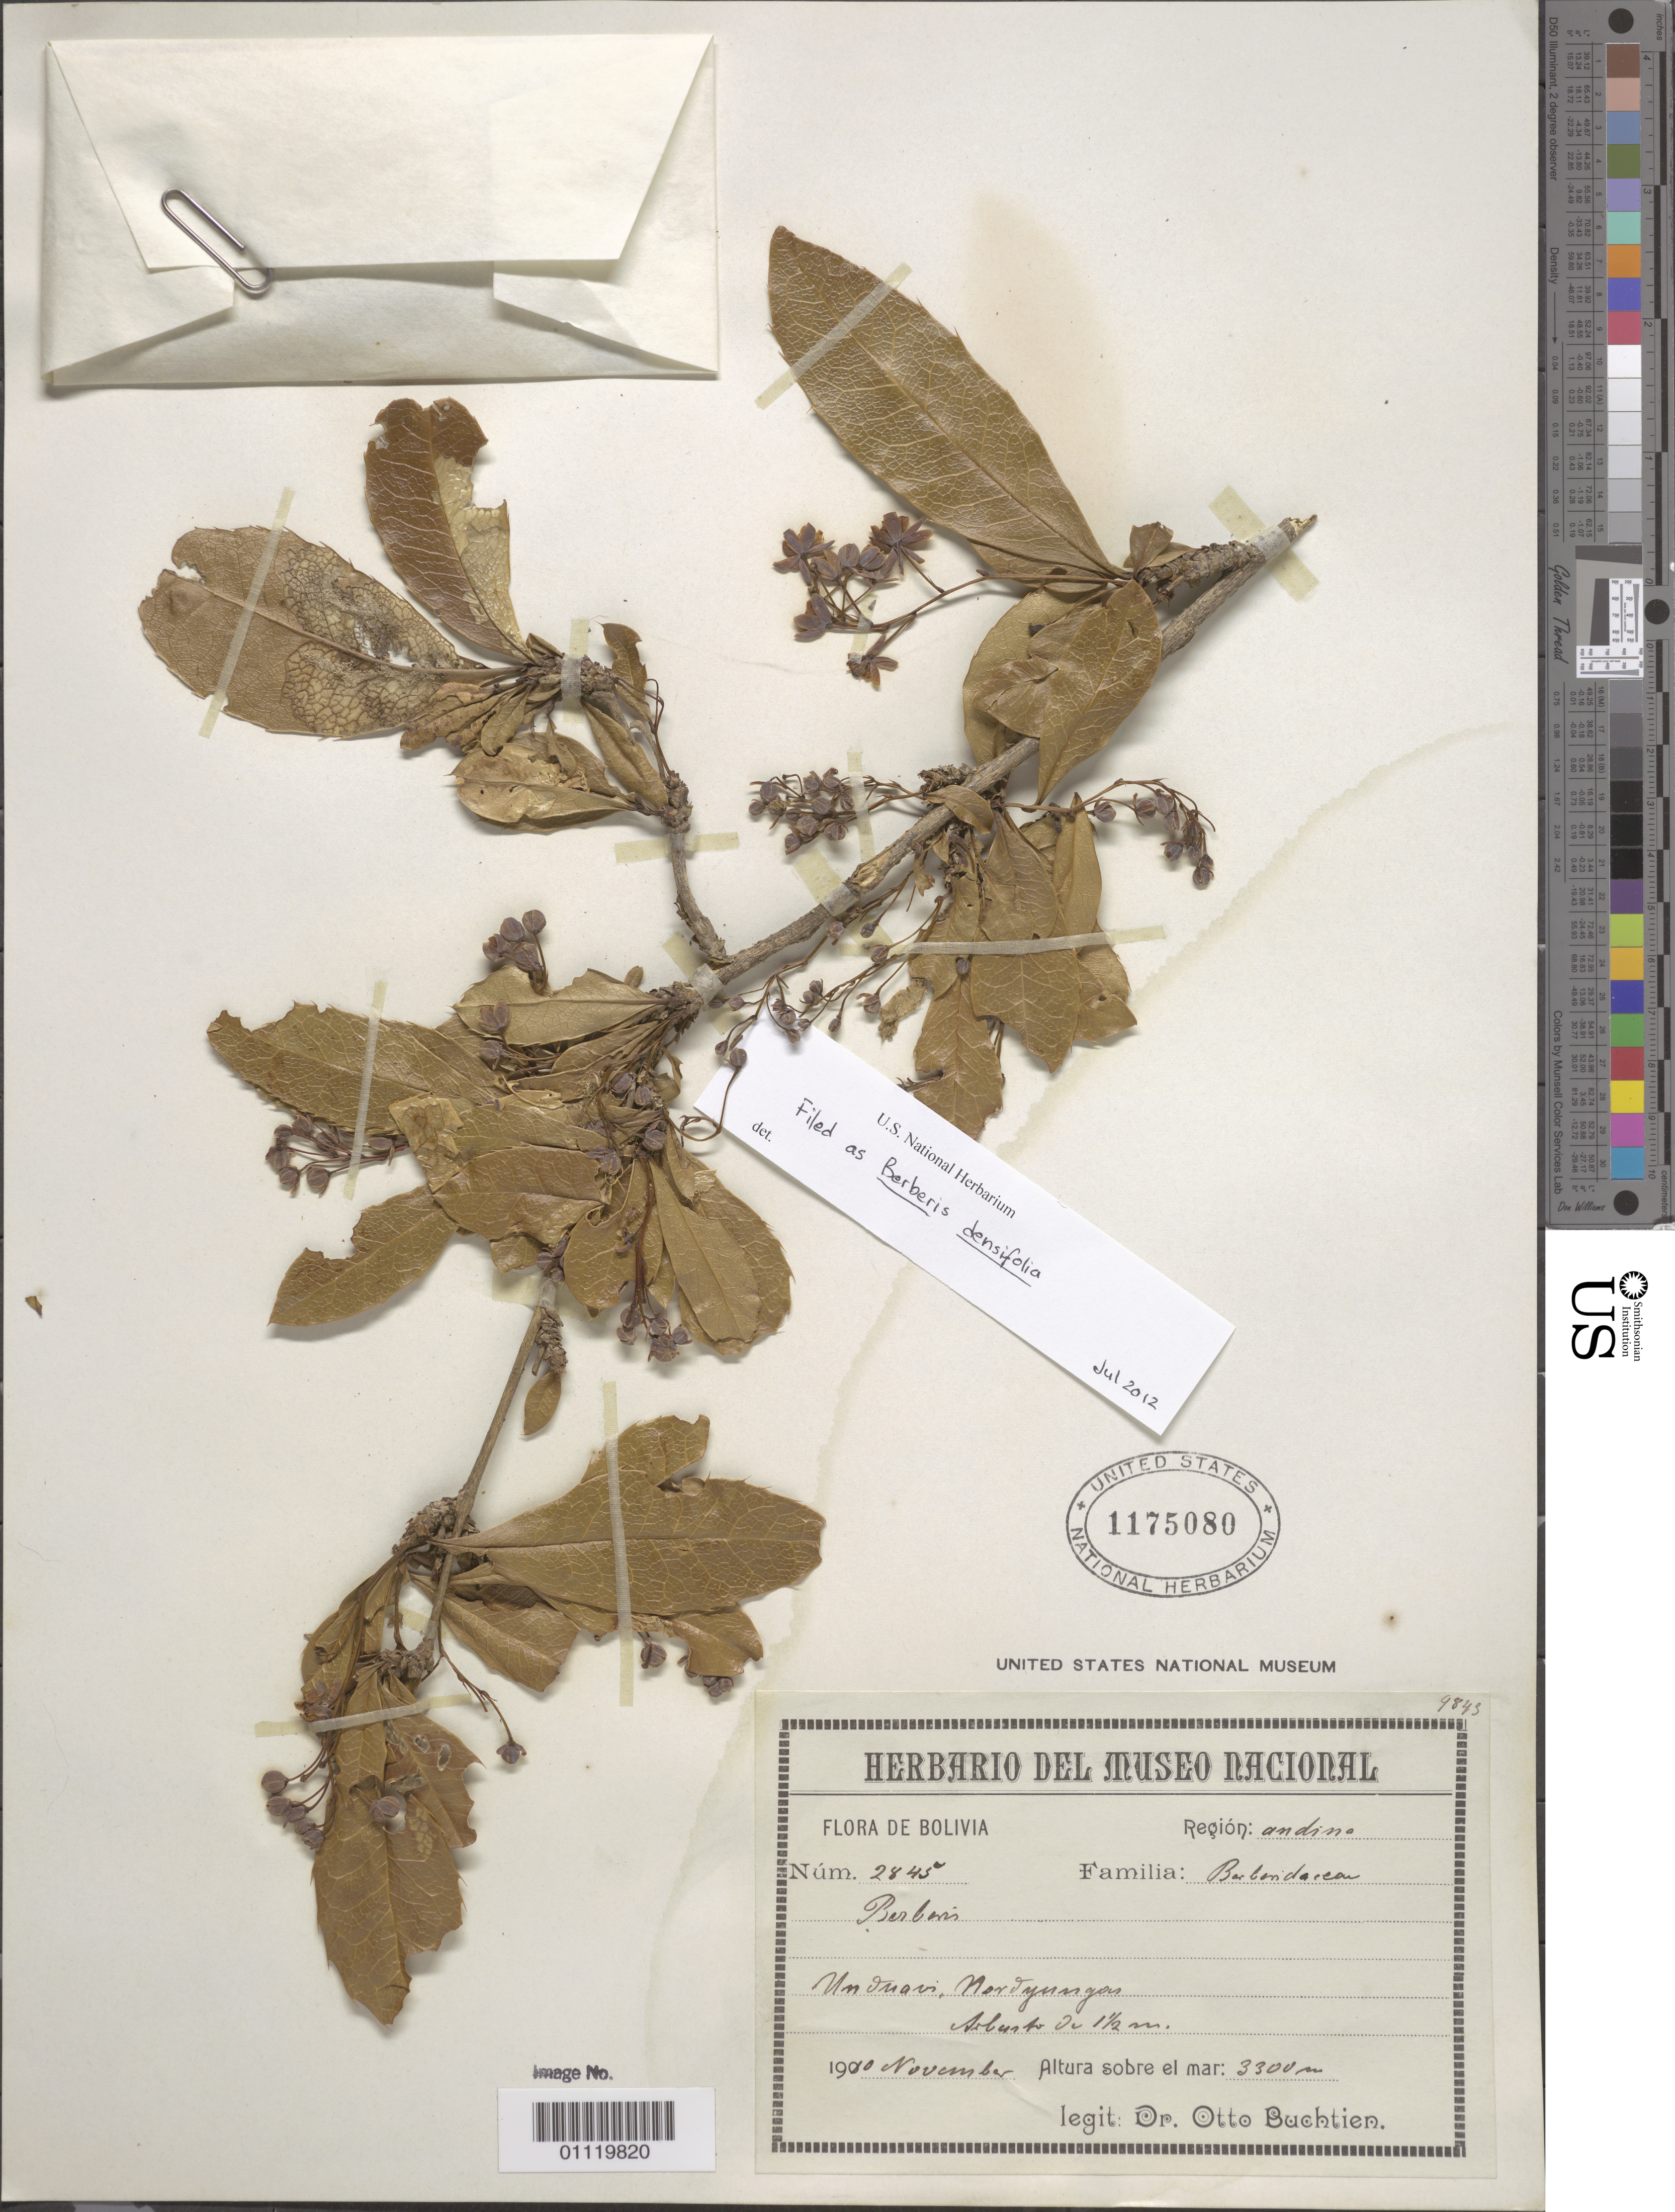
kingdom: Plantae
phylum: Tracheophyta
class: Magnoliopsida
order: Ranunculales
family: Berberidaceae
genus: Berberis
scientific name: Berberis densifolia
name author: Rusby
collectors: O. Buchtien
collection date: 1900-11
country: Bolivia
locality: Unduavi, Nord-Yungas.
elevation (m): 3300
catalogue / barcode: US 1175080